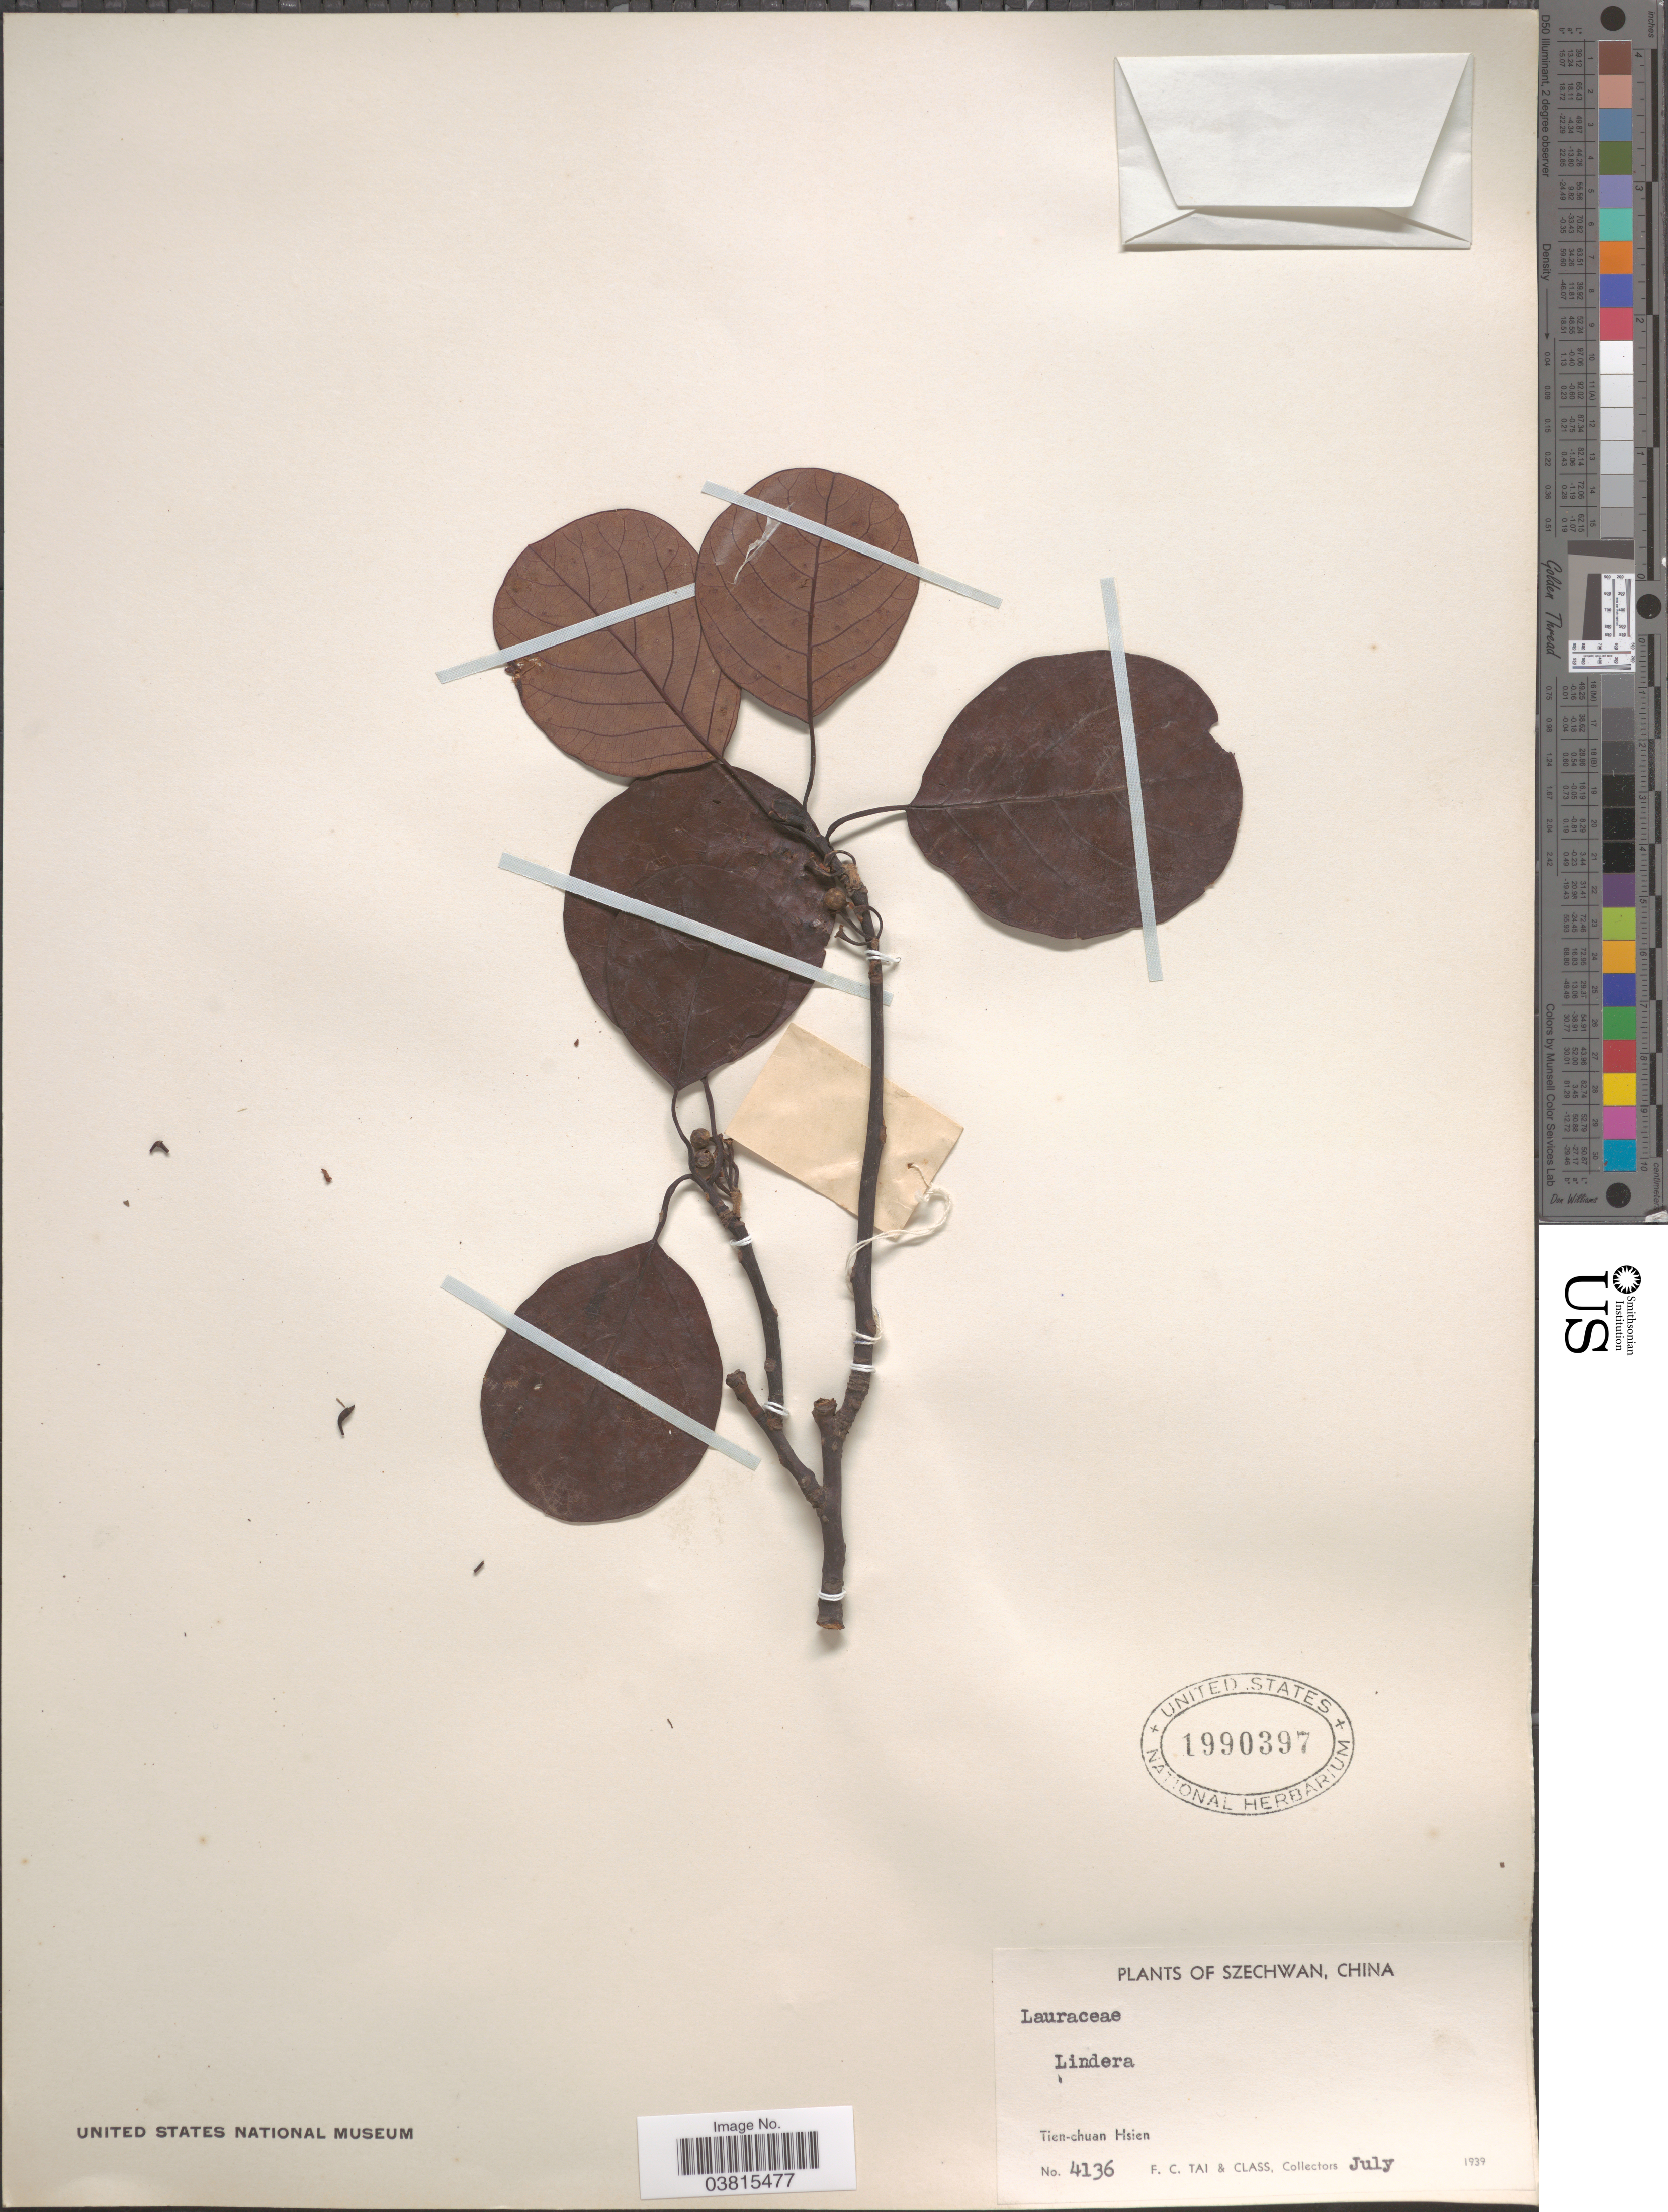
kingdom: Plantae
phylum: Tracheophyta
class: Magnoliopsida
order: Laurales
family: Lauraceae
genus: Lindera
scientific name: Lindera sp.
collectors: F. Tai & Class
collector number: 4136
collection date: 1939-07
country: China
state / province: Sichuan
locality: Szechwan. Tien-chuan Hsien.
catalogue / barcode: US 1990397